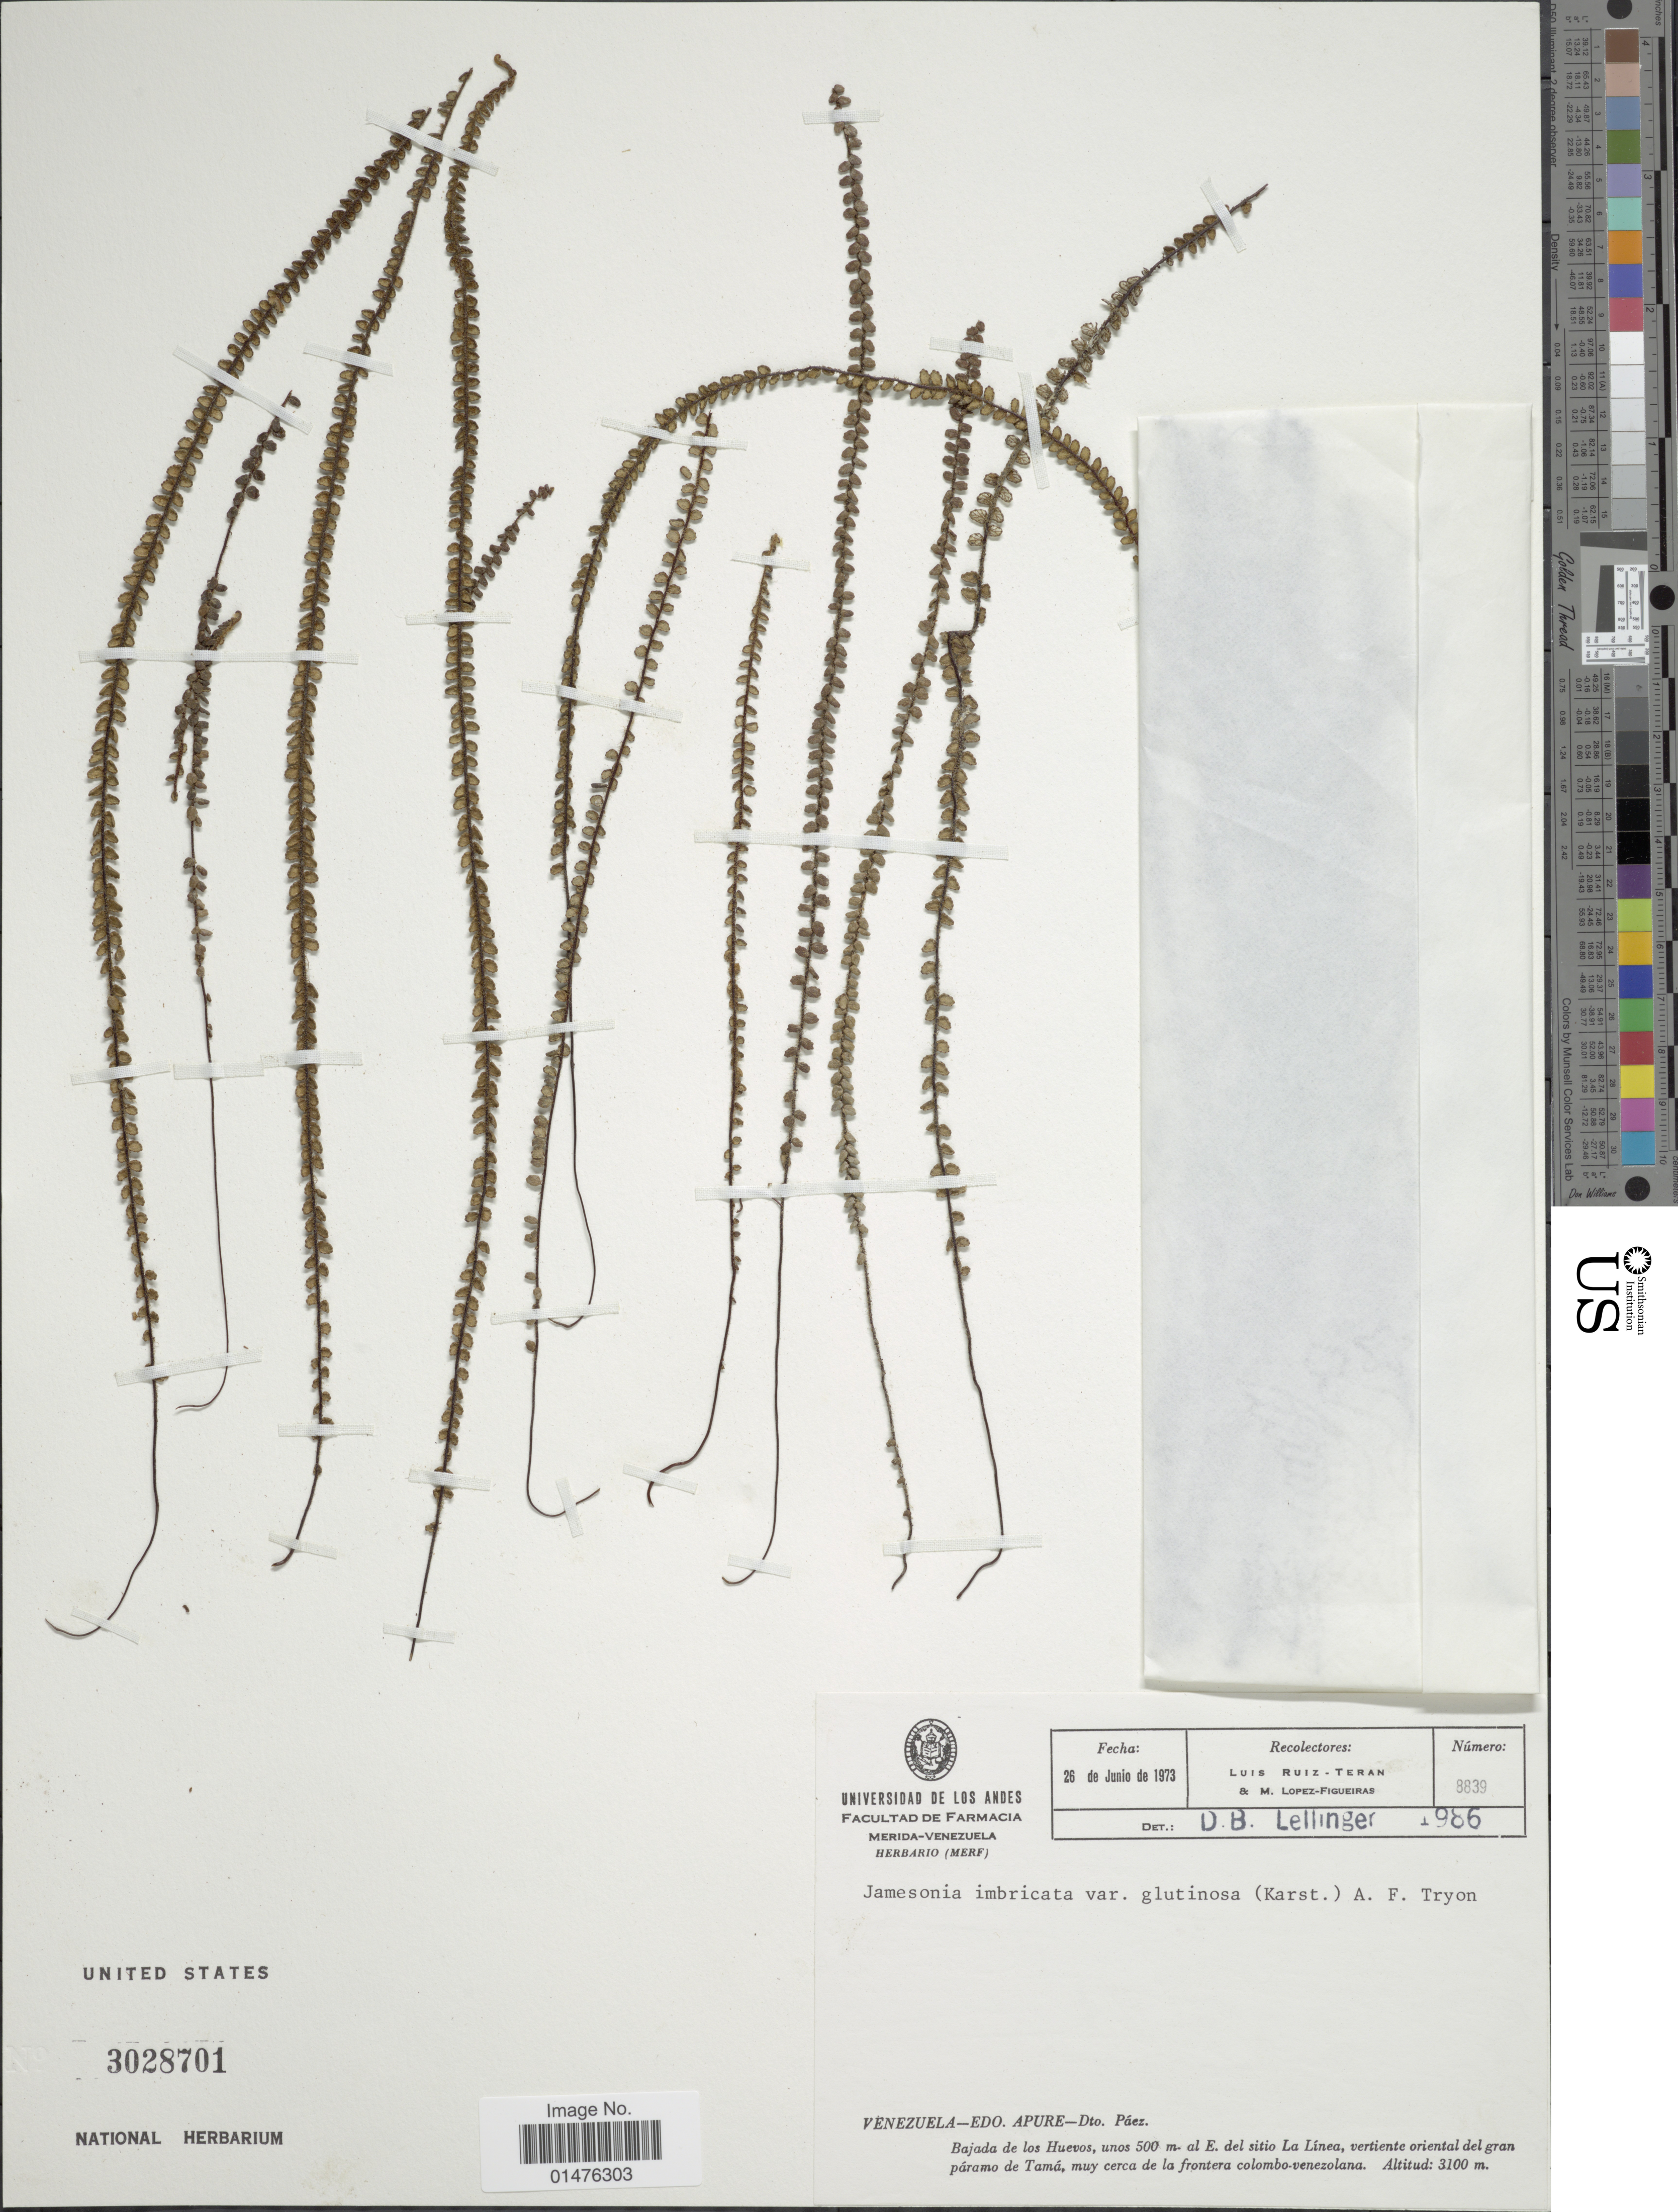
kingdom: Plantae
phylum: Tracheophyta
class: Polypodiopsida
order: Polypodiales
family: Pteridaceae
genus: Jamesonia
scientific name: Jamesonia imbricata var. glutinosa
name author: (H. Karst.) A.F. Tryon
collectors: L. Teran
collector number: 8839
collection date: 1973-06-26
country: Venezuela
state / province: Apure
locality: Dto. Páez, Bajada de los Huevos, unos 500 m al E del sito La Línea, vertiente oriental del gran páramo de Tamá, muy cerca de la frontera colombo-venezolana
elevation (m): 3100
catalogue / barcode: US 3028701